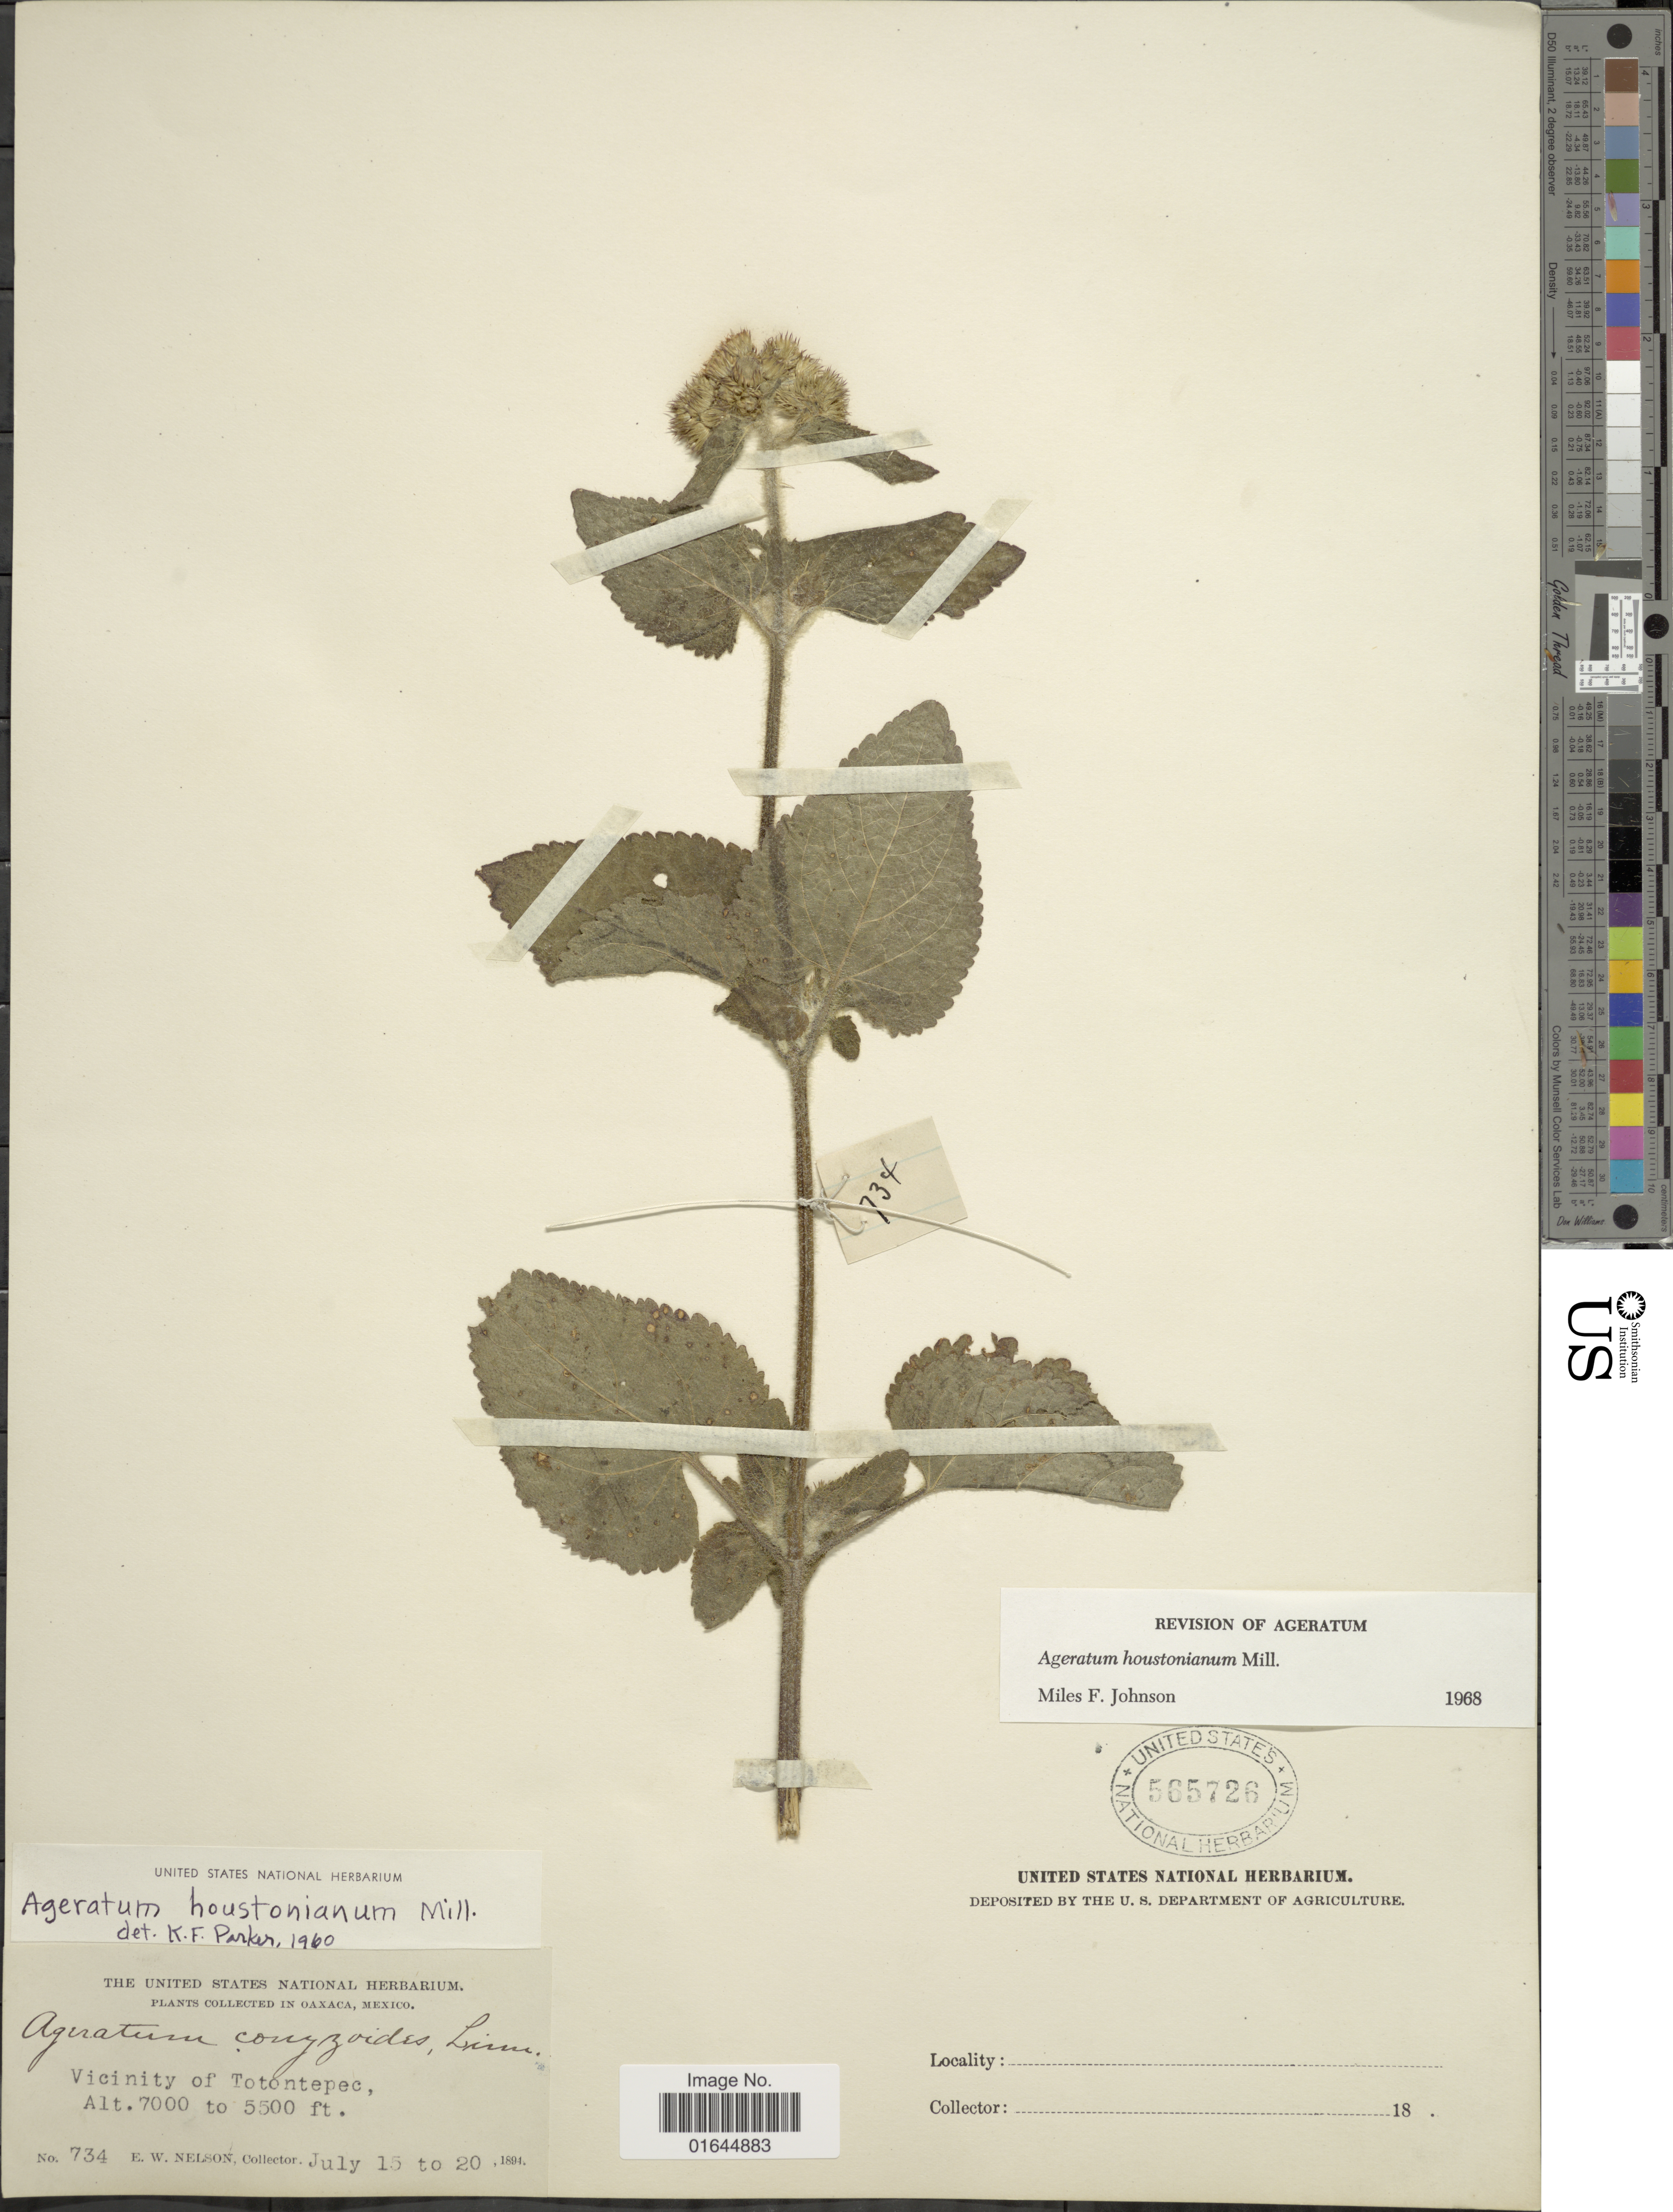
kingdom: Plantae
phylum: Tracheophyta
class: Magnoliopsida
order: Asterales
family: Asteraceae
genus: Ageratum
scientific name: Ageratum houstonianum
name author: Mill.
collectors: E. W. Nelson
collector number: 734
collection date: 1894-07-15/1894-07-20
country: Mexico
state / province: Oaxaca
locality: Vicinity of Totontepec.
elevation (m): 1676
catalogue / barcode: US 565726